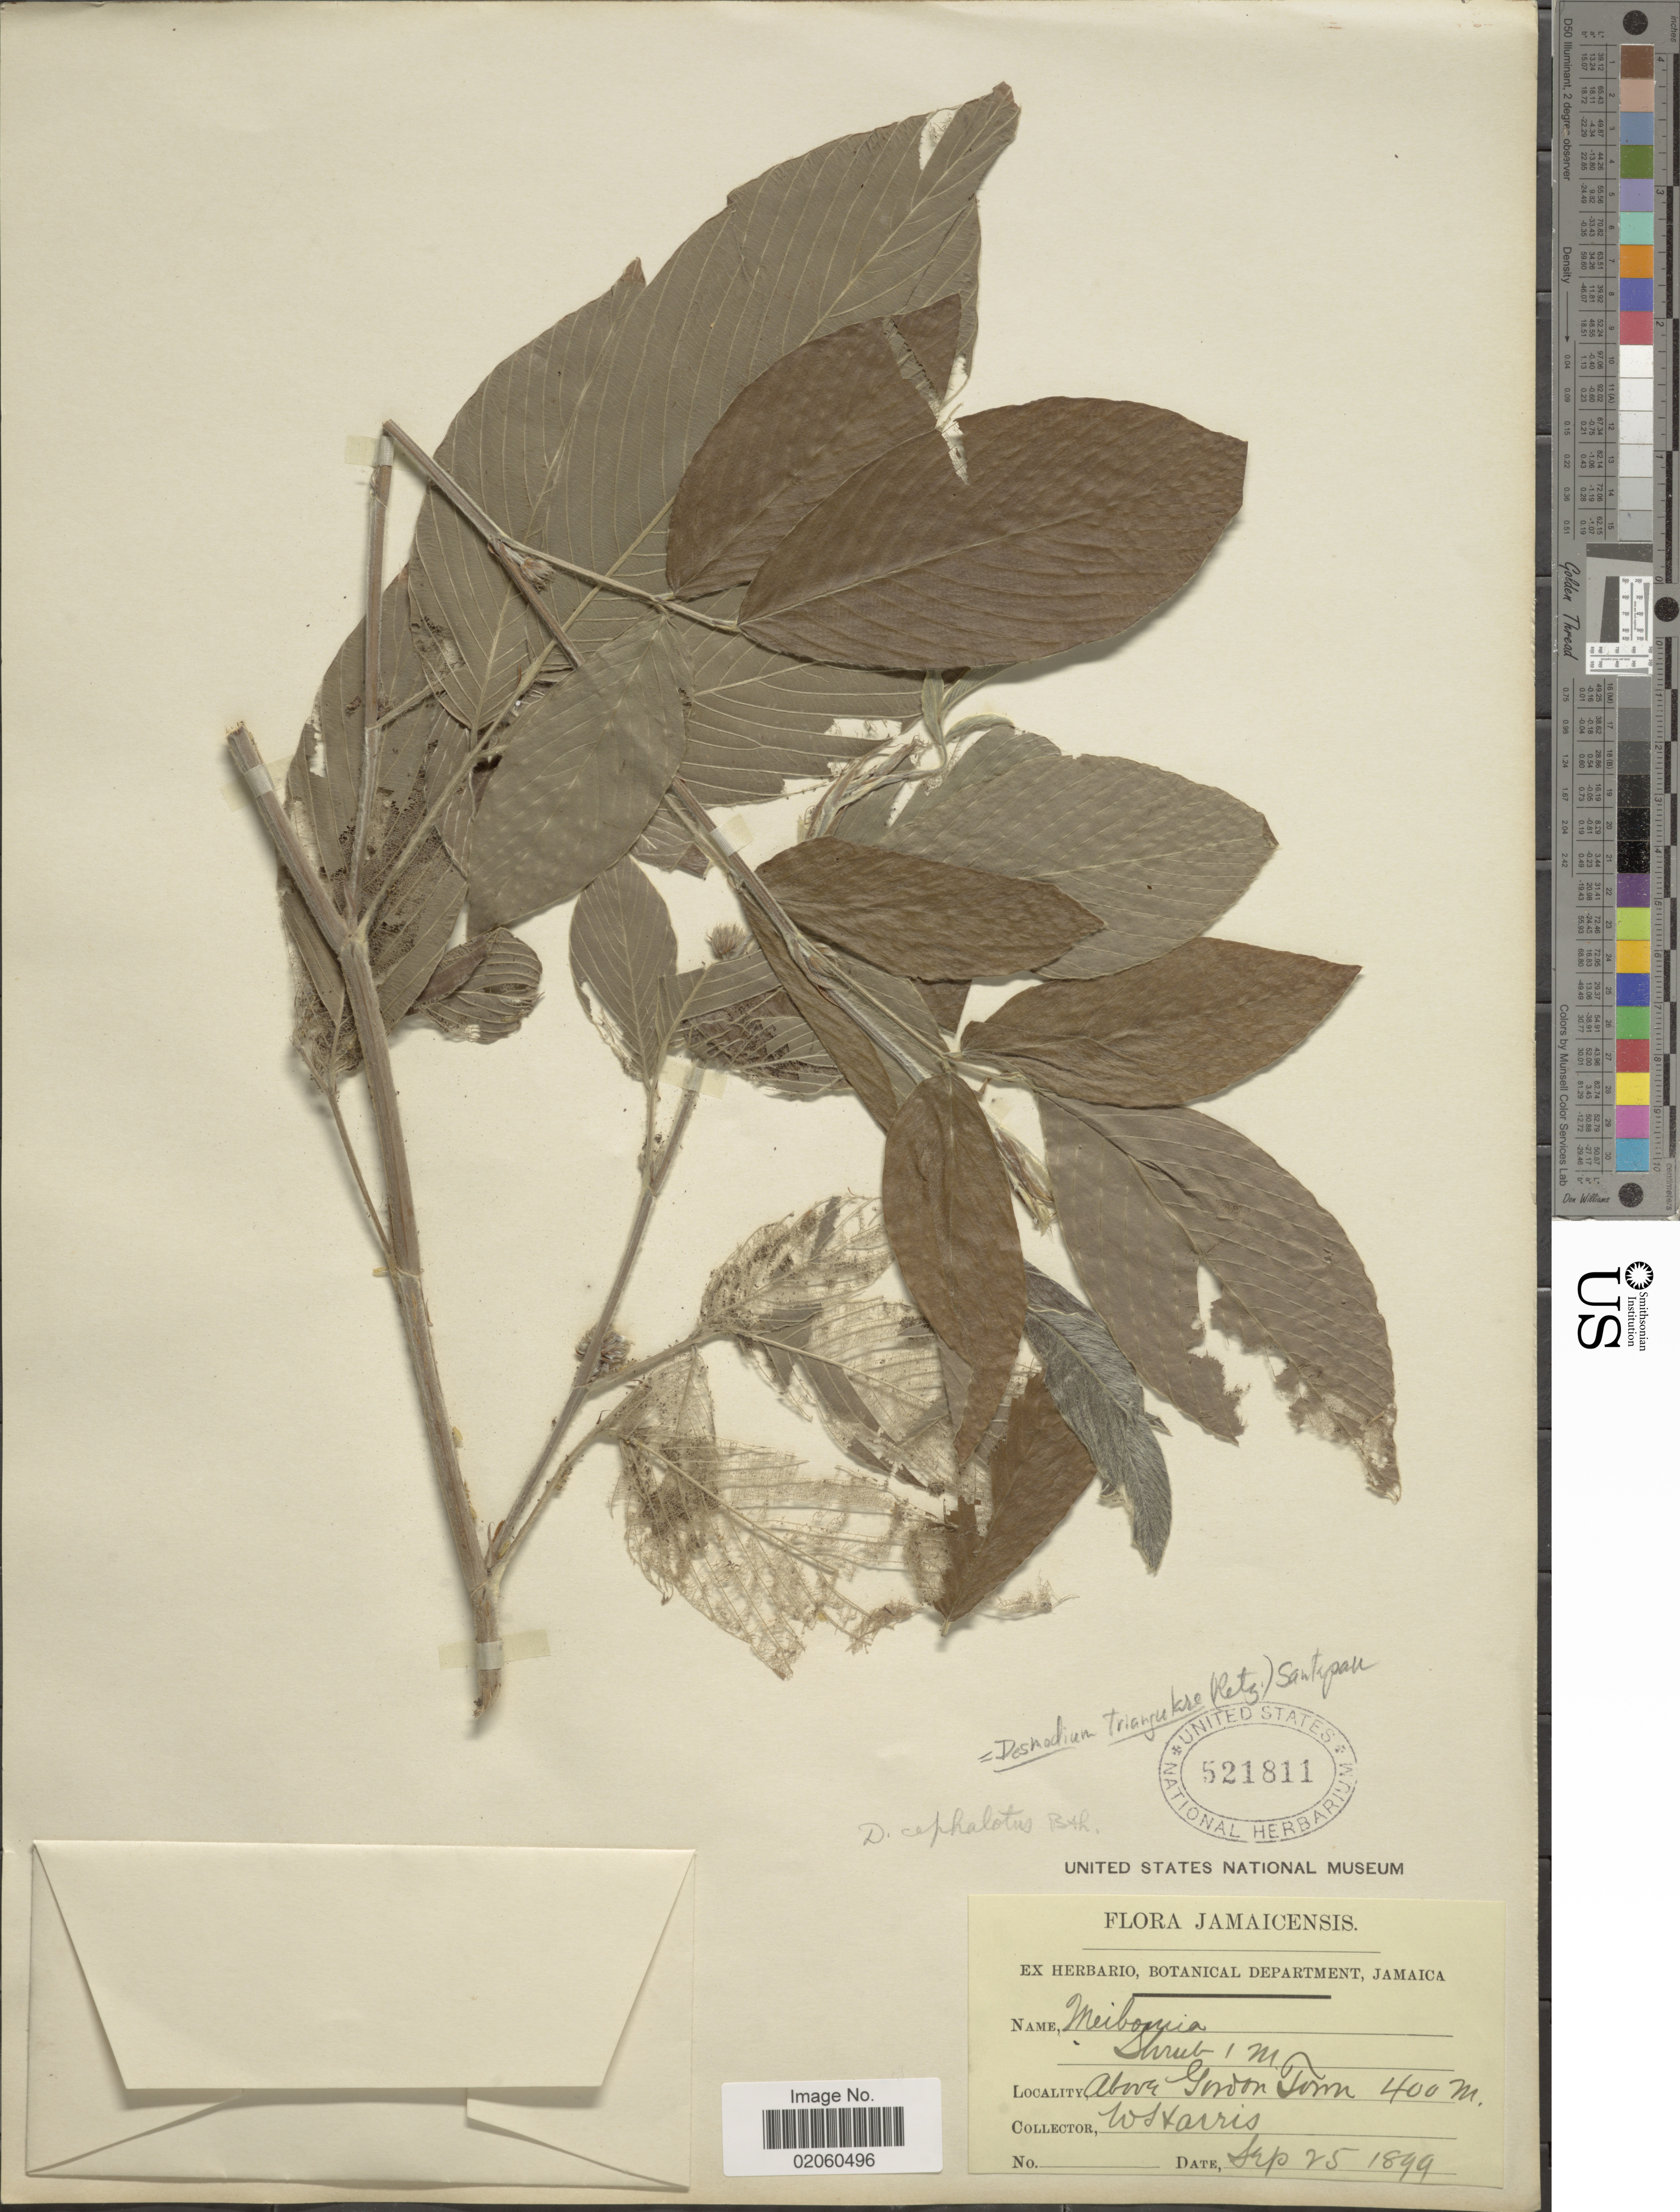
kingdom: Plantae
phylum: Tracheophyta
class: Magnoliopsida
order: Fabales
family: Fabaceae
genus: Desmodium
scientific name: Desmodium triangulare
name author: (Retz.) Merr.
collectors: W. L. Harris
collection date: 1899-09-25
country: Jamaica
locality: Above Gordon Town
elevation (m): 400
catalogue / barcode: US 521811